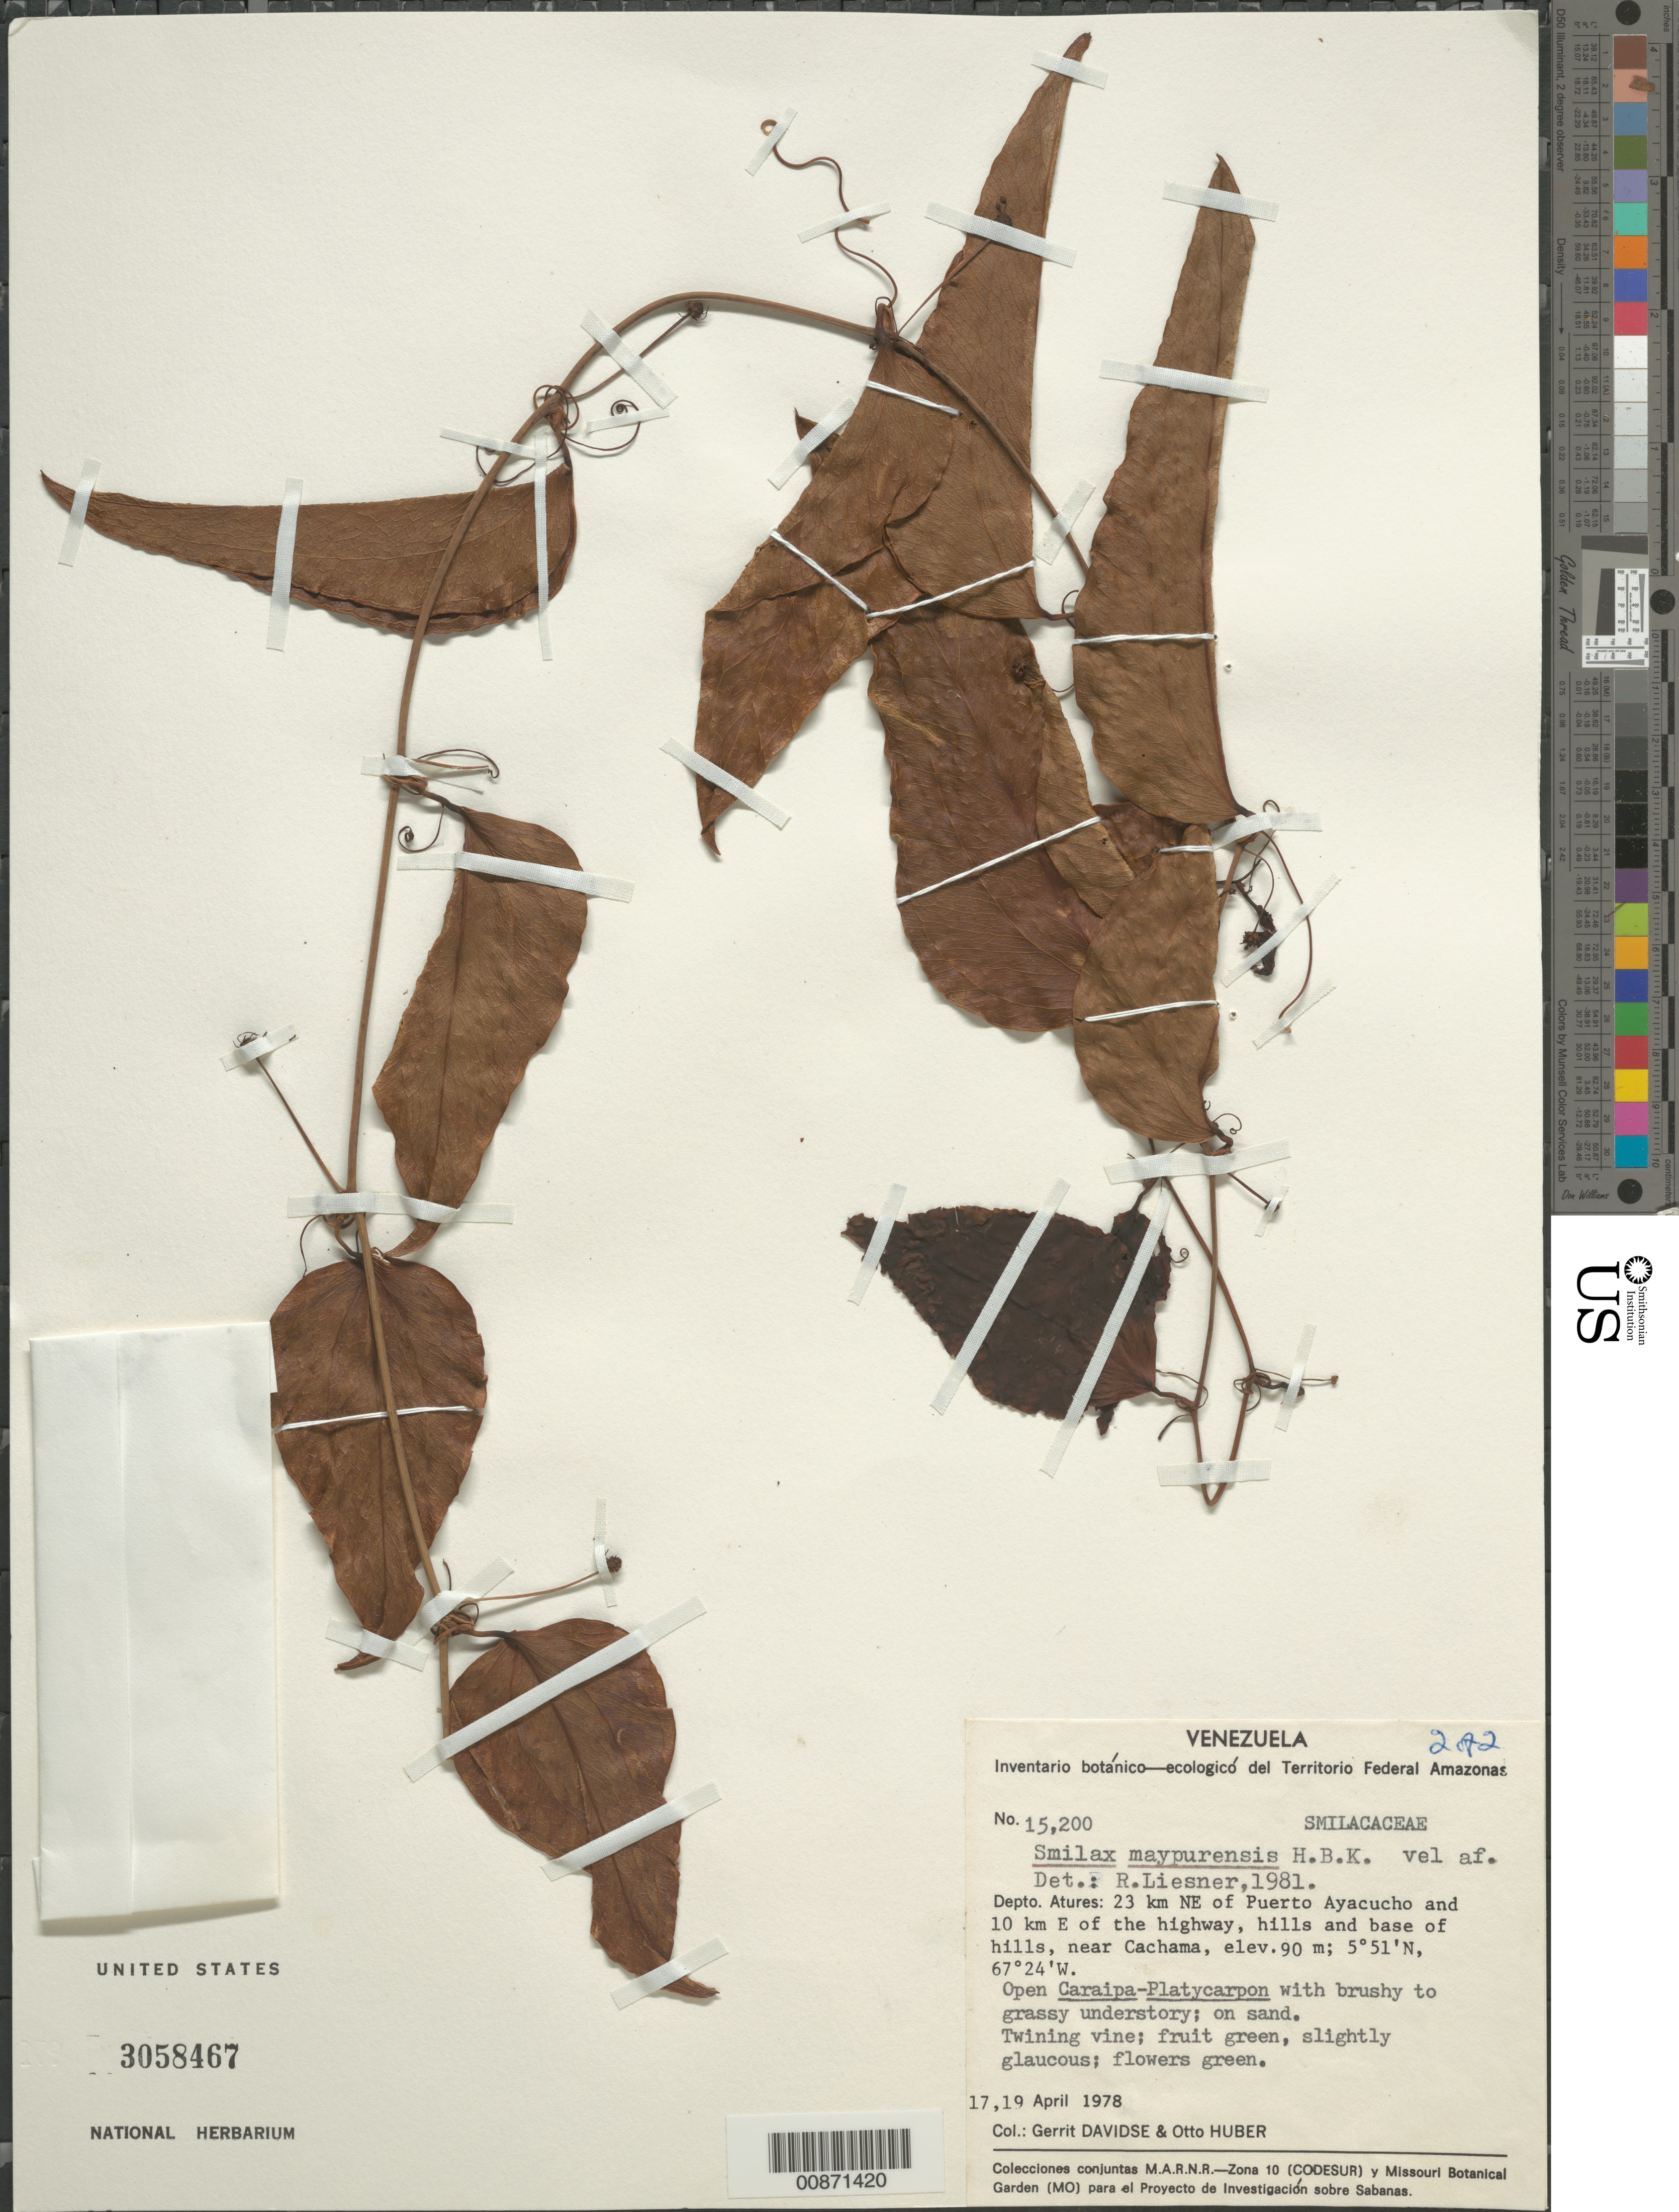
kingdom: Plantae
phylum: Tracheophyta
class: Liliopsida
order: Liliales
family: Smilacaceae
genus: Smilax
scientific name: Smilax maypurensis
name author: Humb. & Bonpl. ex Willd.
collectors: G. Davidse & O. Huber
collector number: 15200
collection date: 1978-04-17/1978-04-19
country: Venezuela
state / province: Amazonas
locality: Territorio Federal Amazonas. Depto. Atures: 23 km NE of Puerto Ayacucho and 10 km E of the highway, hills and base of hills, near Cachama.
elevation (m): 90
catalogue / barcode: US 3058467